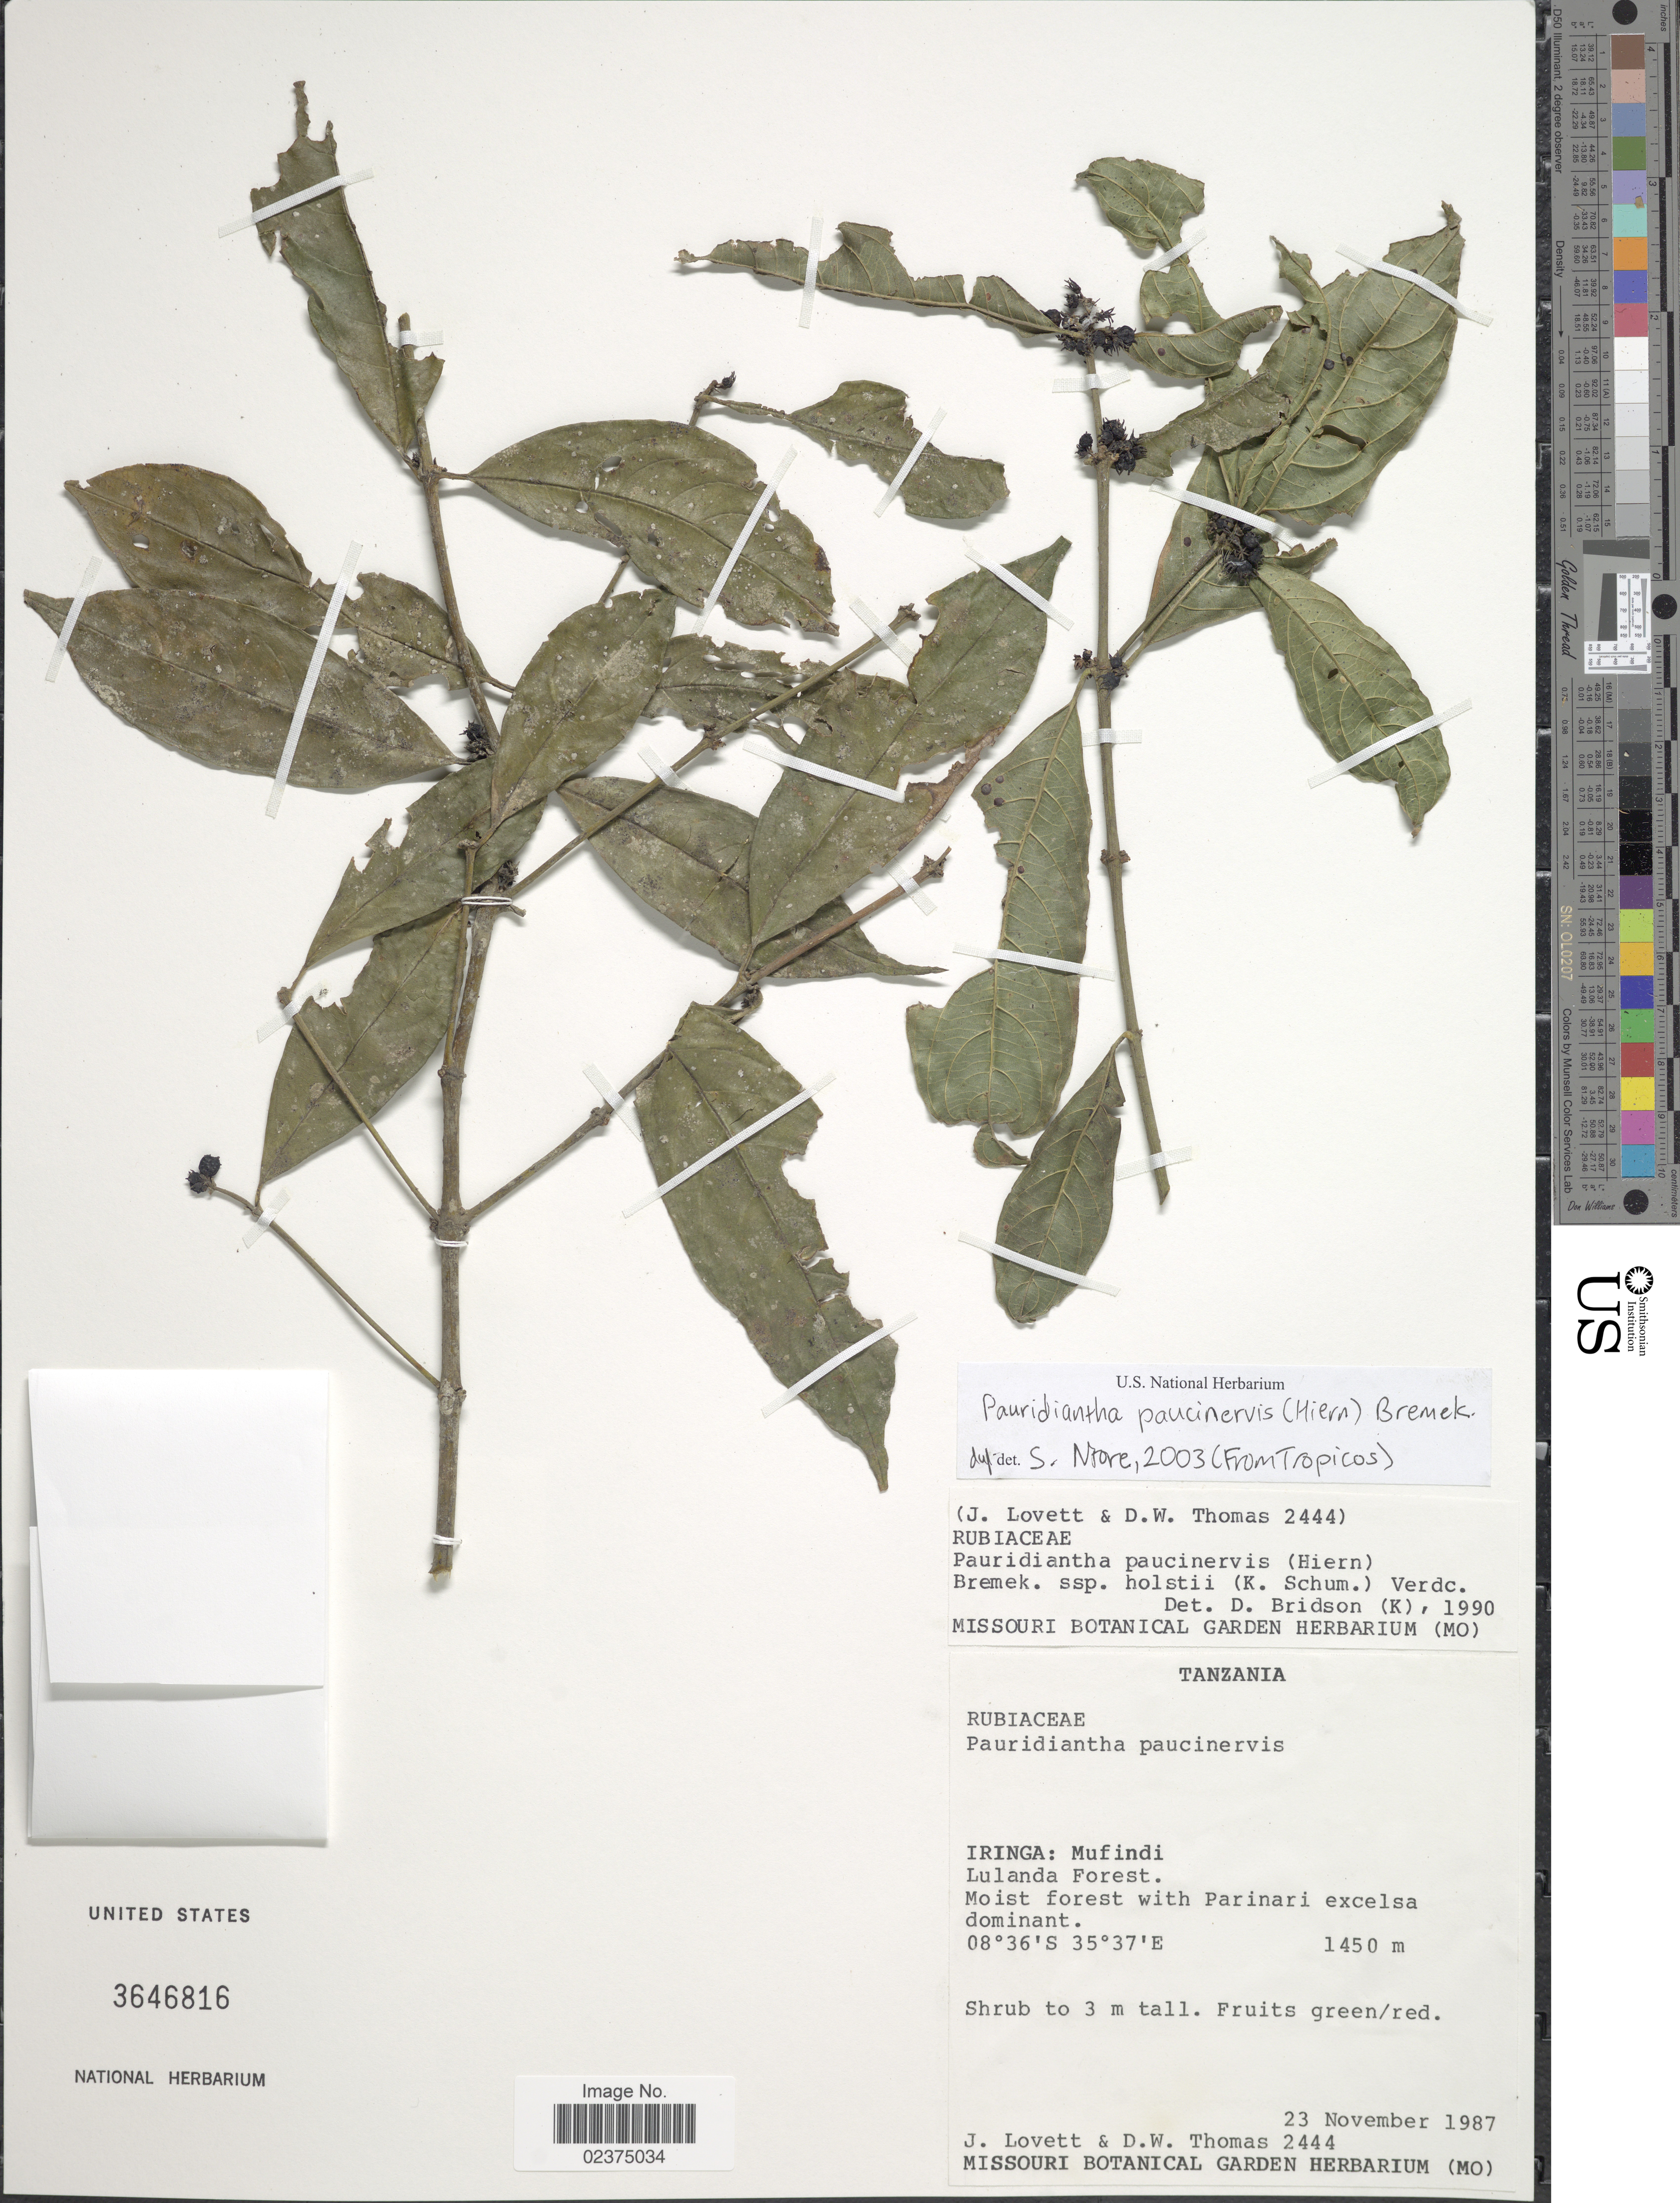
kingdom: Plantae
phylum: Tracheophyta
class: Magnoliopsida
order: Gentianales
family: Rubiaceae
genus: Pauridiantha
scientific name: Pauridiantha paucinervis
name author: (Hiern) Bremek.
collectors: J. Lovett & D. W. Thomas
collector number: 2444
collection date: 1987-11-23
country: Tanzania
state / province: Iringa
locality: Mufindi, Lulanda Forest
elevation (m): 1450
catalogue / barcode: US 3646816